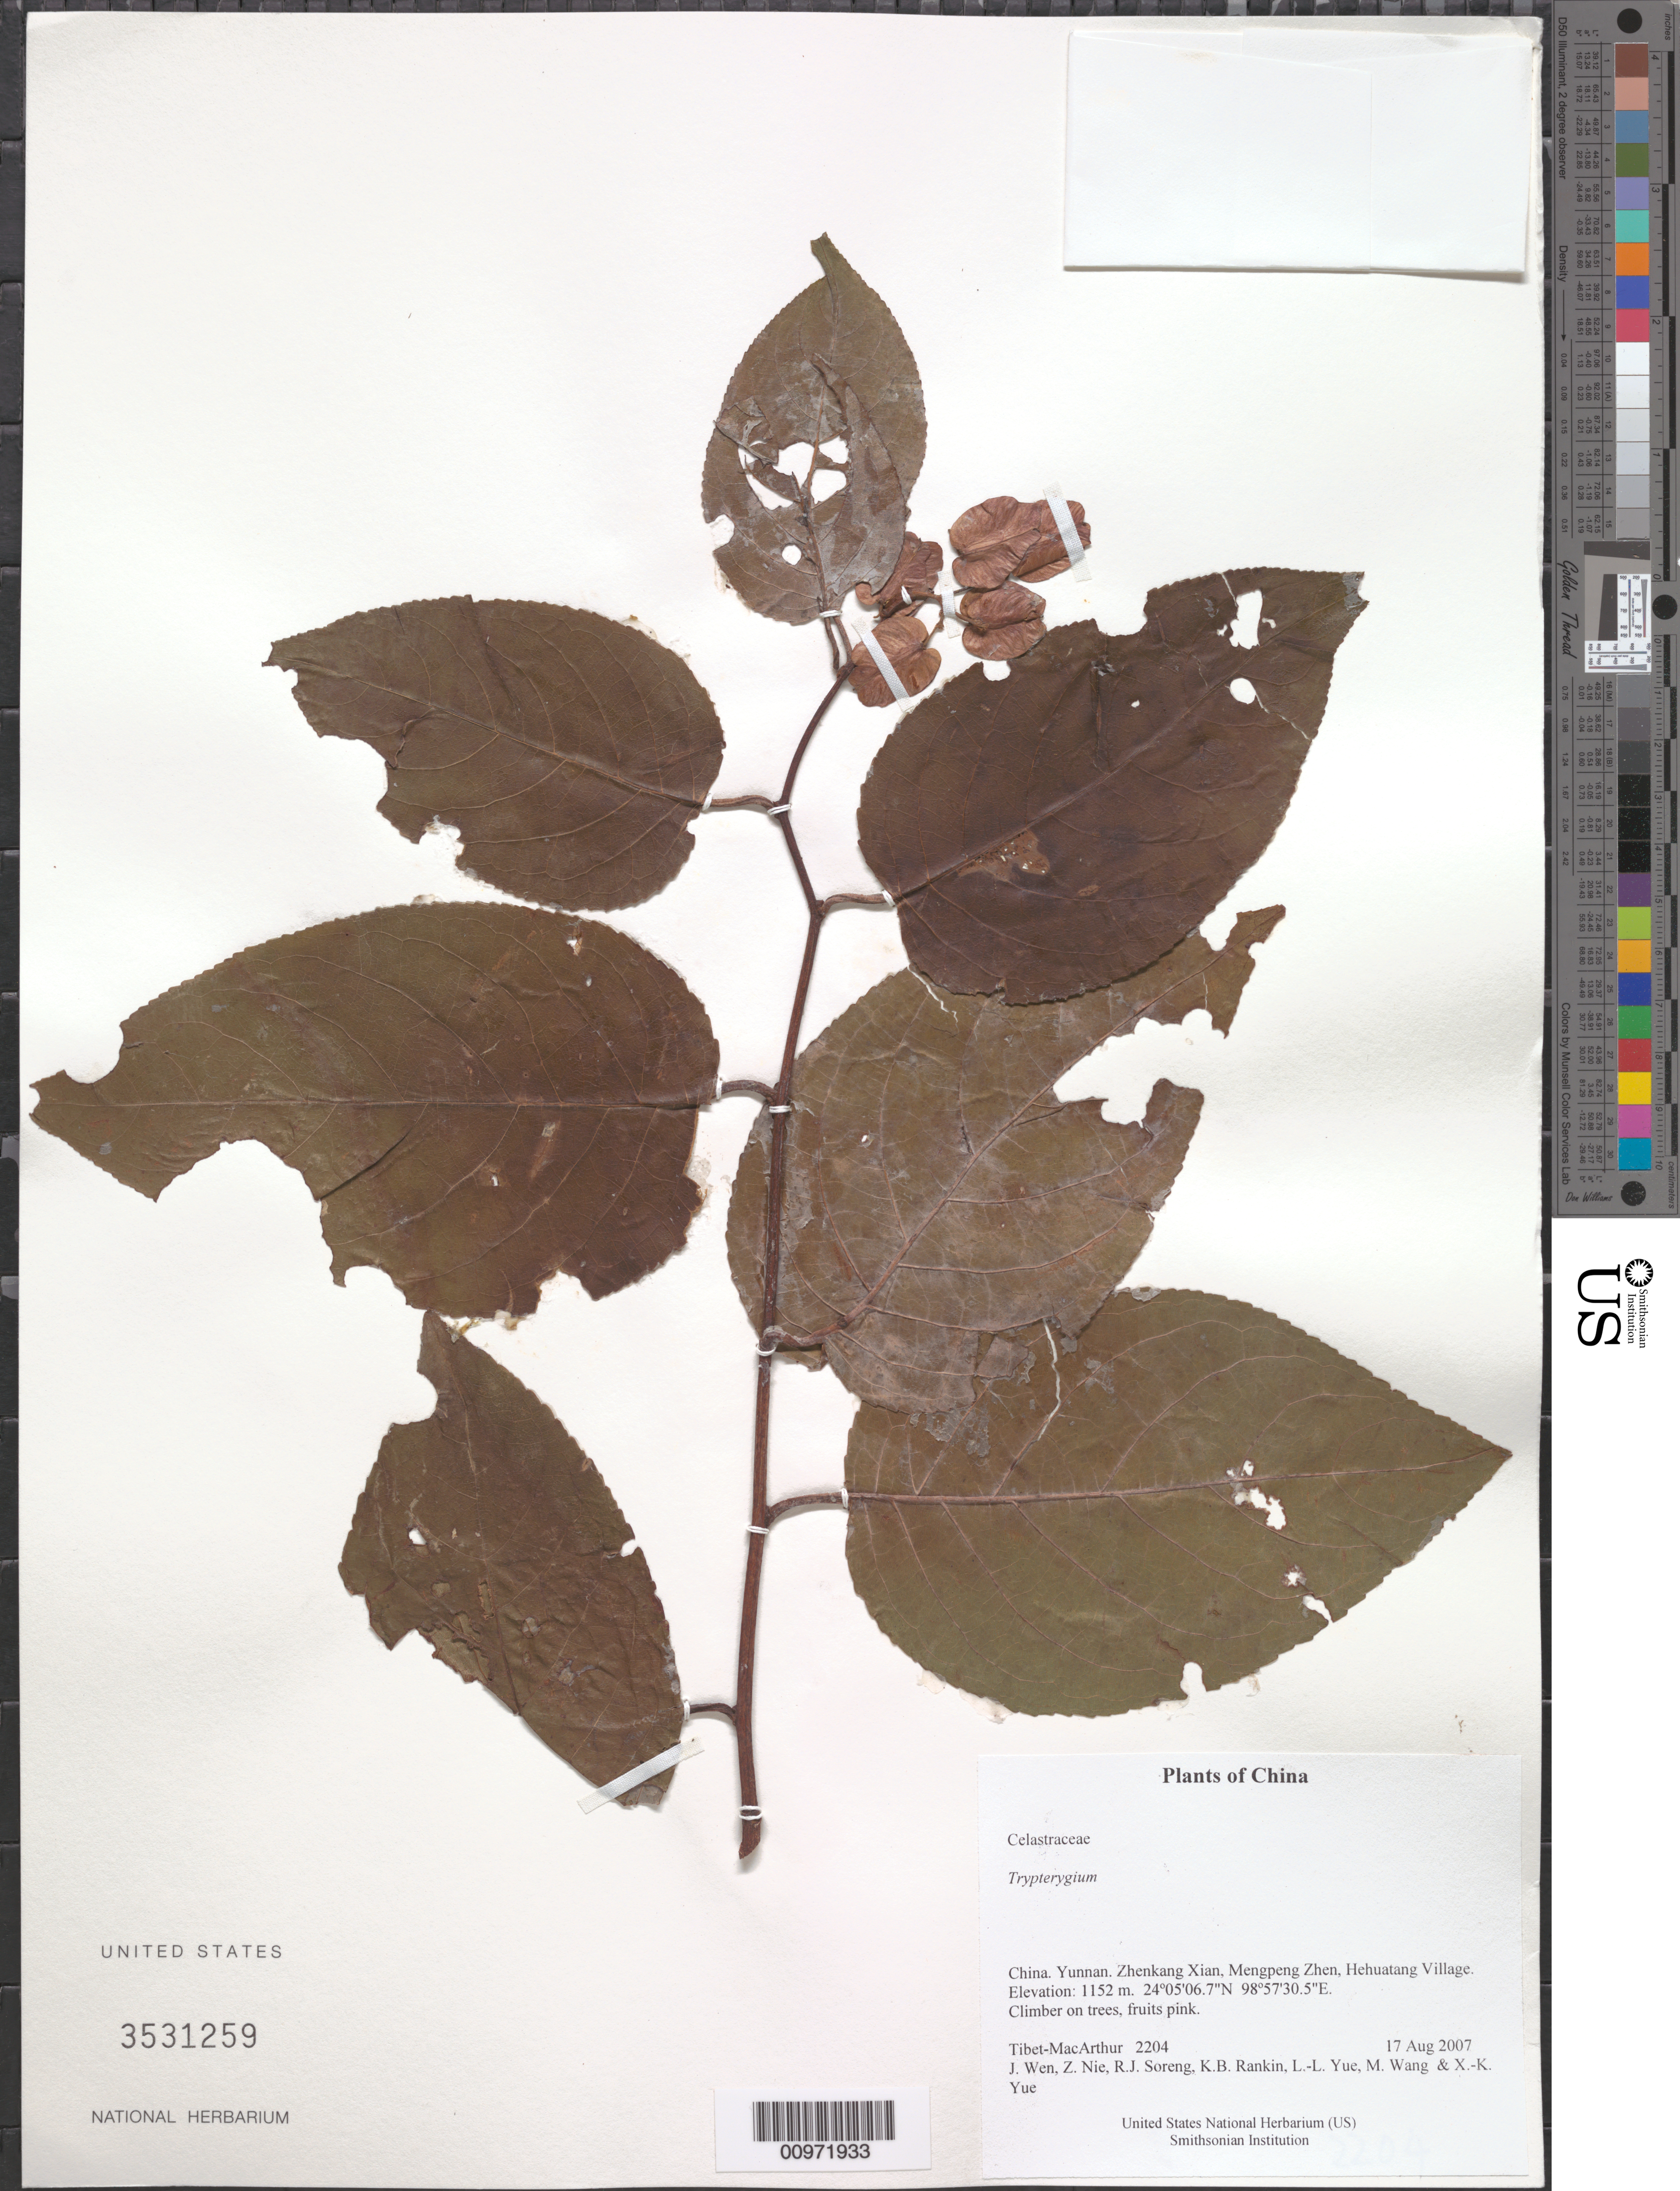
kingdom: Plantae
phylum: Tracheophyta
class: Magnoliopsida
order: Celastrales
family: Celastraceae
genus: Tripterygium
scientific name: Tripterygium sp.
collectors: Tibet-MacArthur, J. Wen, Z. Nie, R. J. Soreng, K. Rankin, L. Yue, M. Wang & X. Yue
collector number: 2204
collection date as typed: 17 Aug 2007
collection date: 2007-08-17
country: China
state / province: Yunnan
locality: Zhenkang Xian, Mengpeng Zhen, Hehuatang Village.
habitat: On trees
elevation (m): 1152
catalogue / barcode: US 3531259